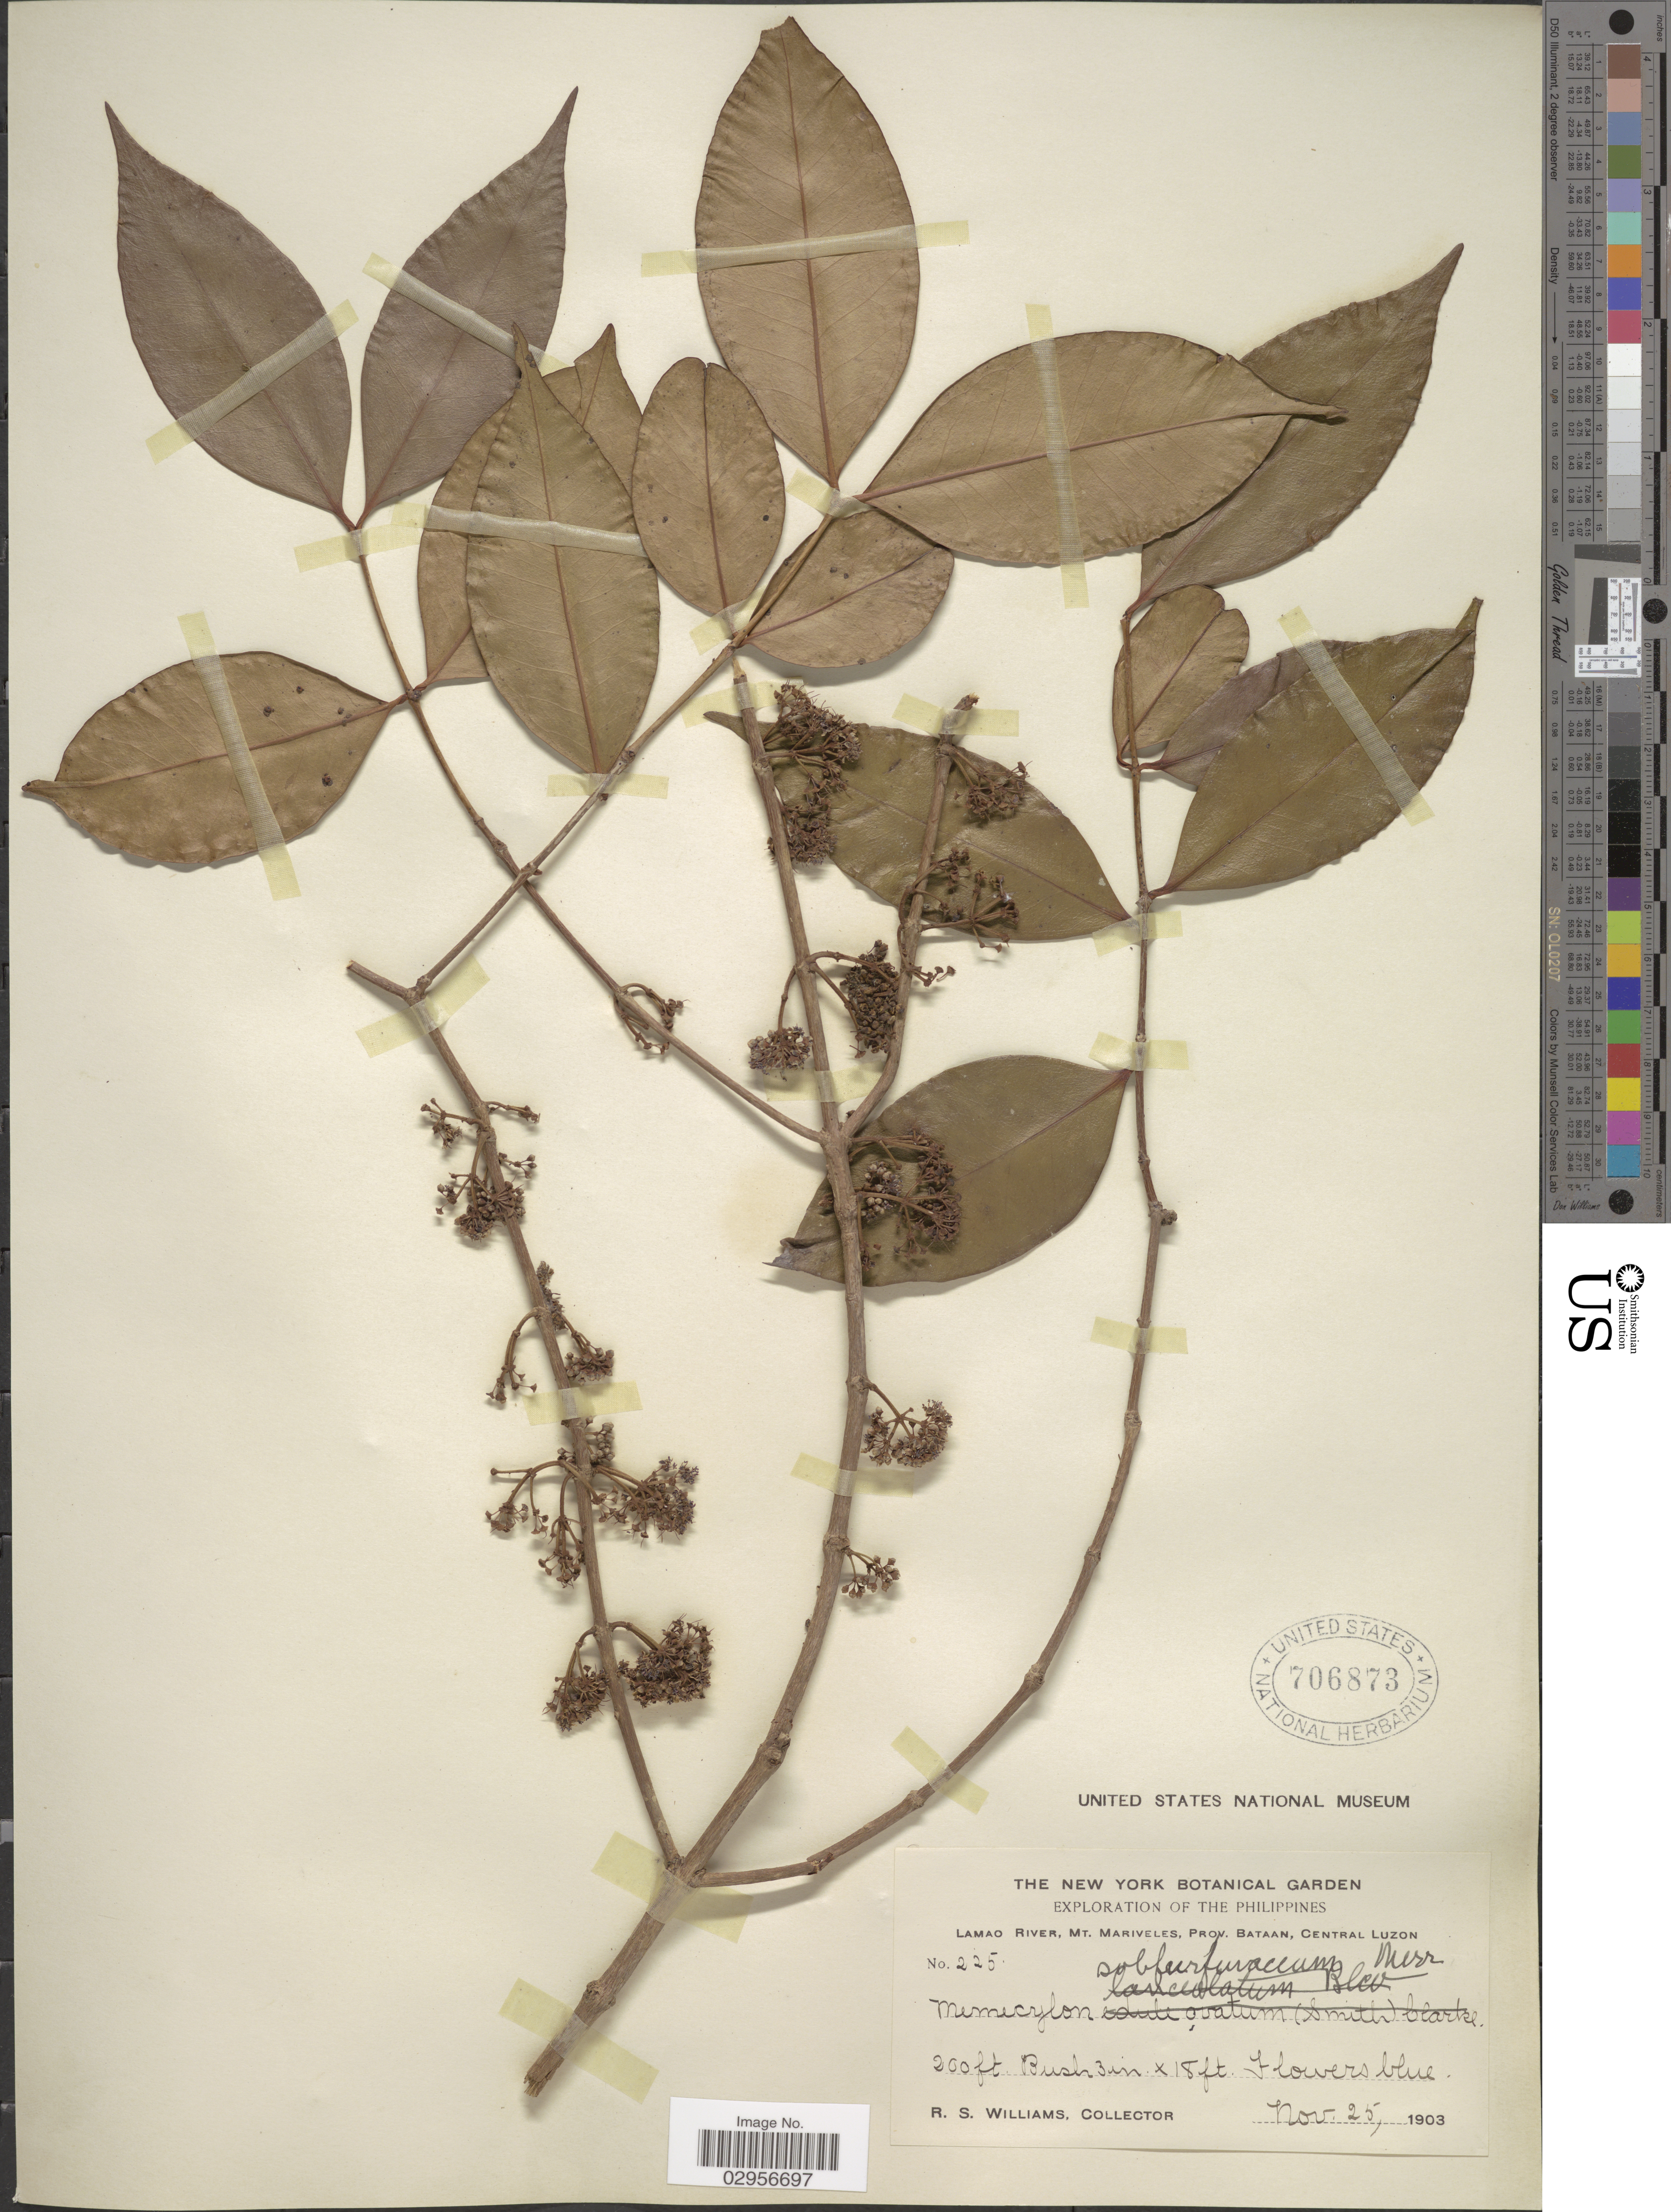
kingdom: Plantae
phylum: Tracheophyta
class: Magnoliopsida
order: Myrtales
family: Melastomataceae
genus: Memecylon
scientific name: Memecylon subfurfuraceum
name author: Merr.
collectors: R. S. Williams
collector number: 225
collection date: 1903-11-25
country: Philippines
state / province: Central Luzon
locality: Lamao River, Mt. Mariveles, Prov. Bataan, Central Luzon.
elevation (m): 61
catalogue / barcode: US 706873